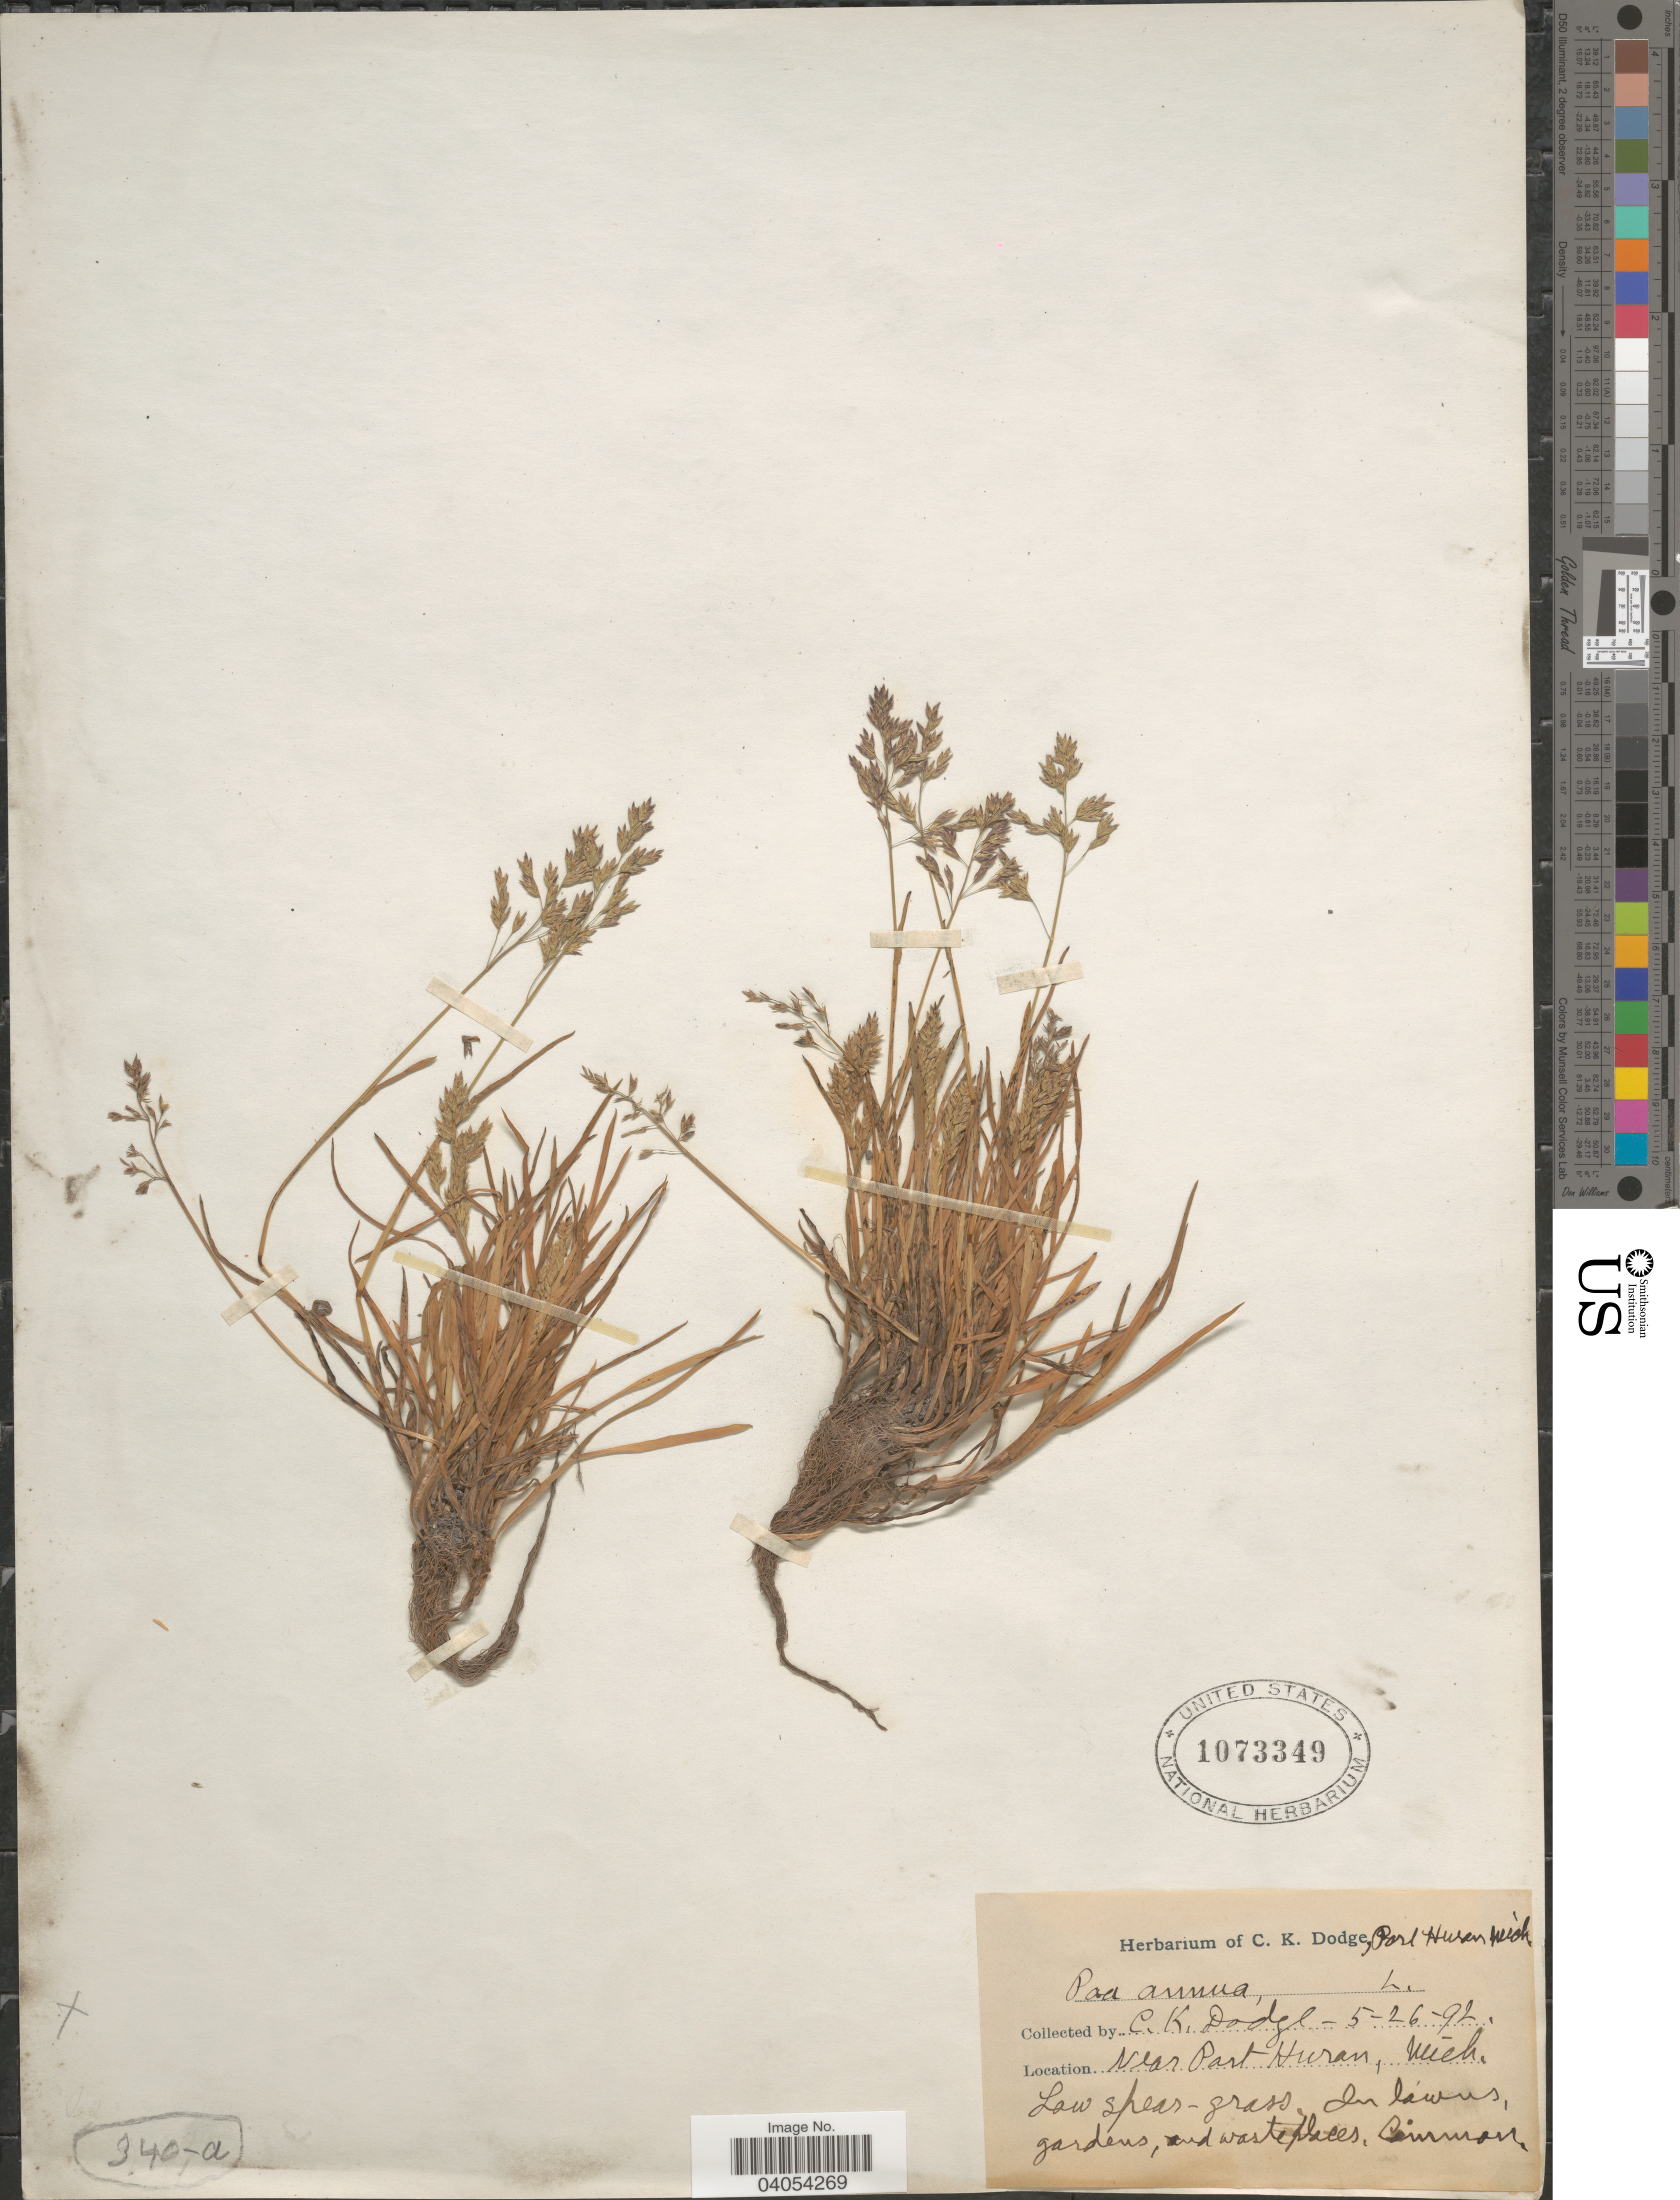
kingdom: Plantae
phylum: Tracheophyta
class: Liliopsida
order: Poales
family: Poaceae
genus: Poa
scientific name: Poa annua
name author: L.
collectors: C. Dodge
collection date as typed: Transcribed d/m/y: 26/5/92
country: United States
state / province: Michigan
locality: Near Port Huron.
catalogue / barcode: US 1073349